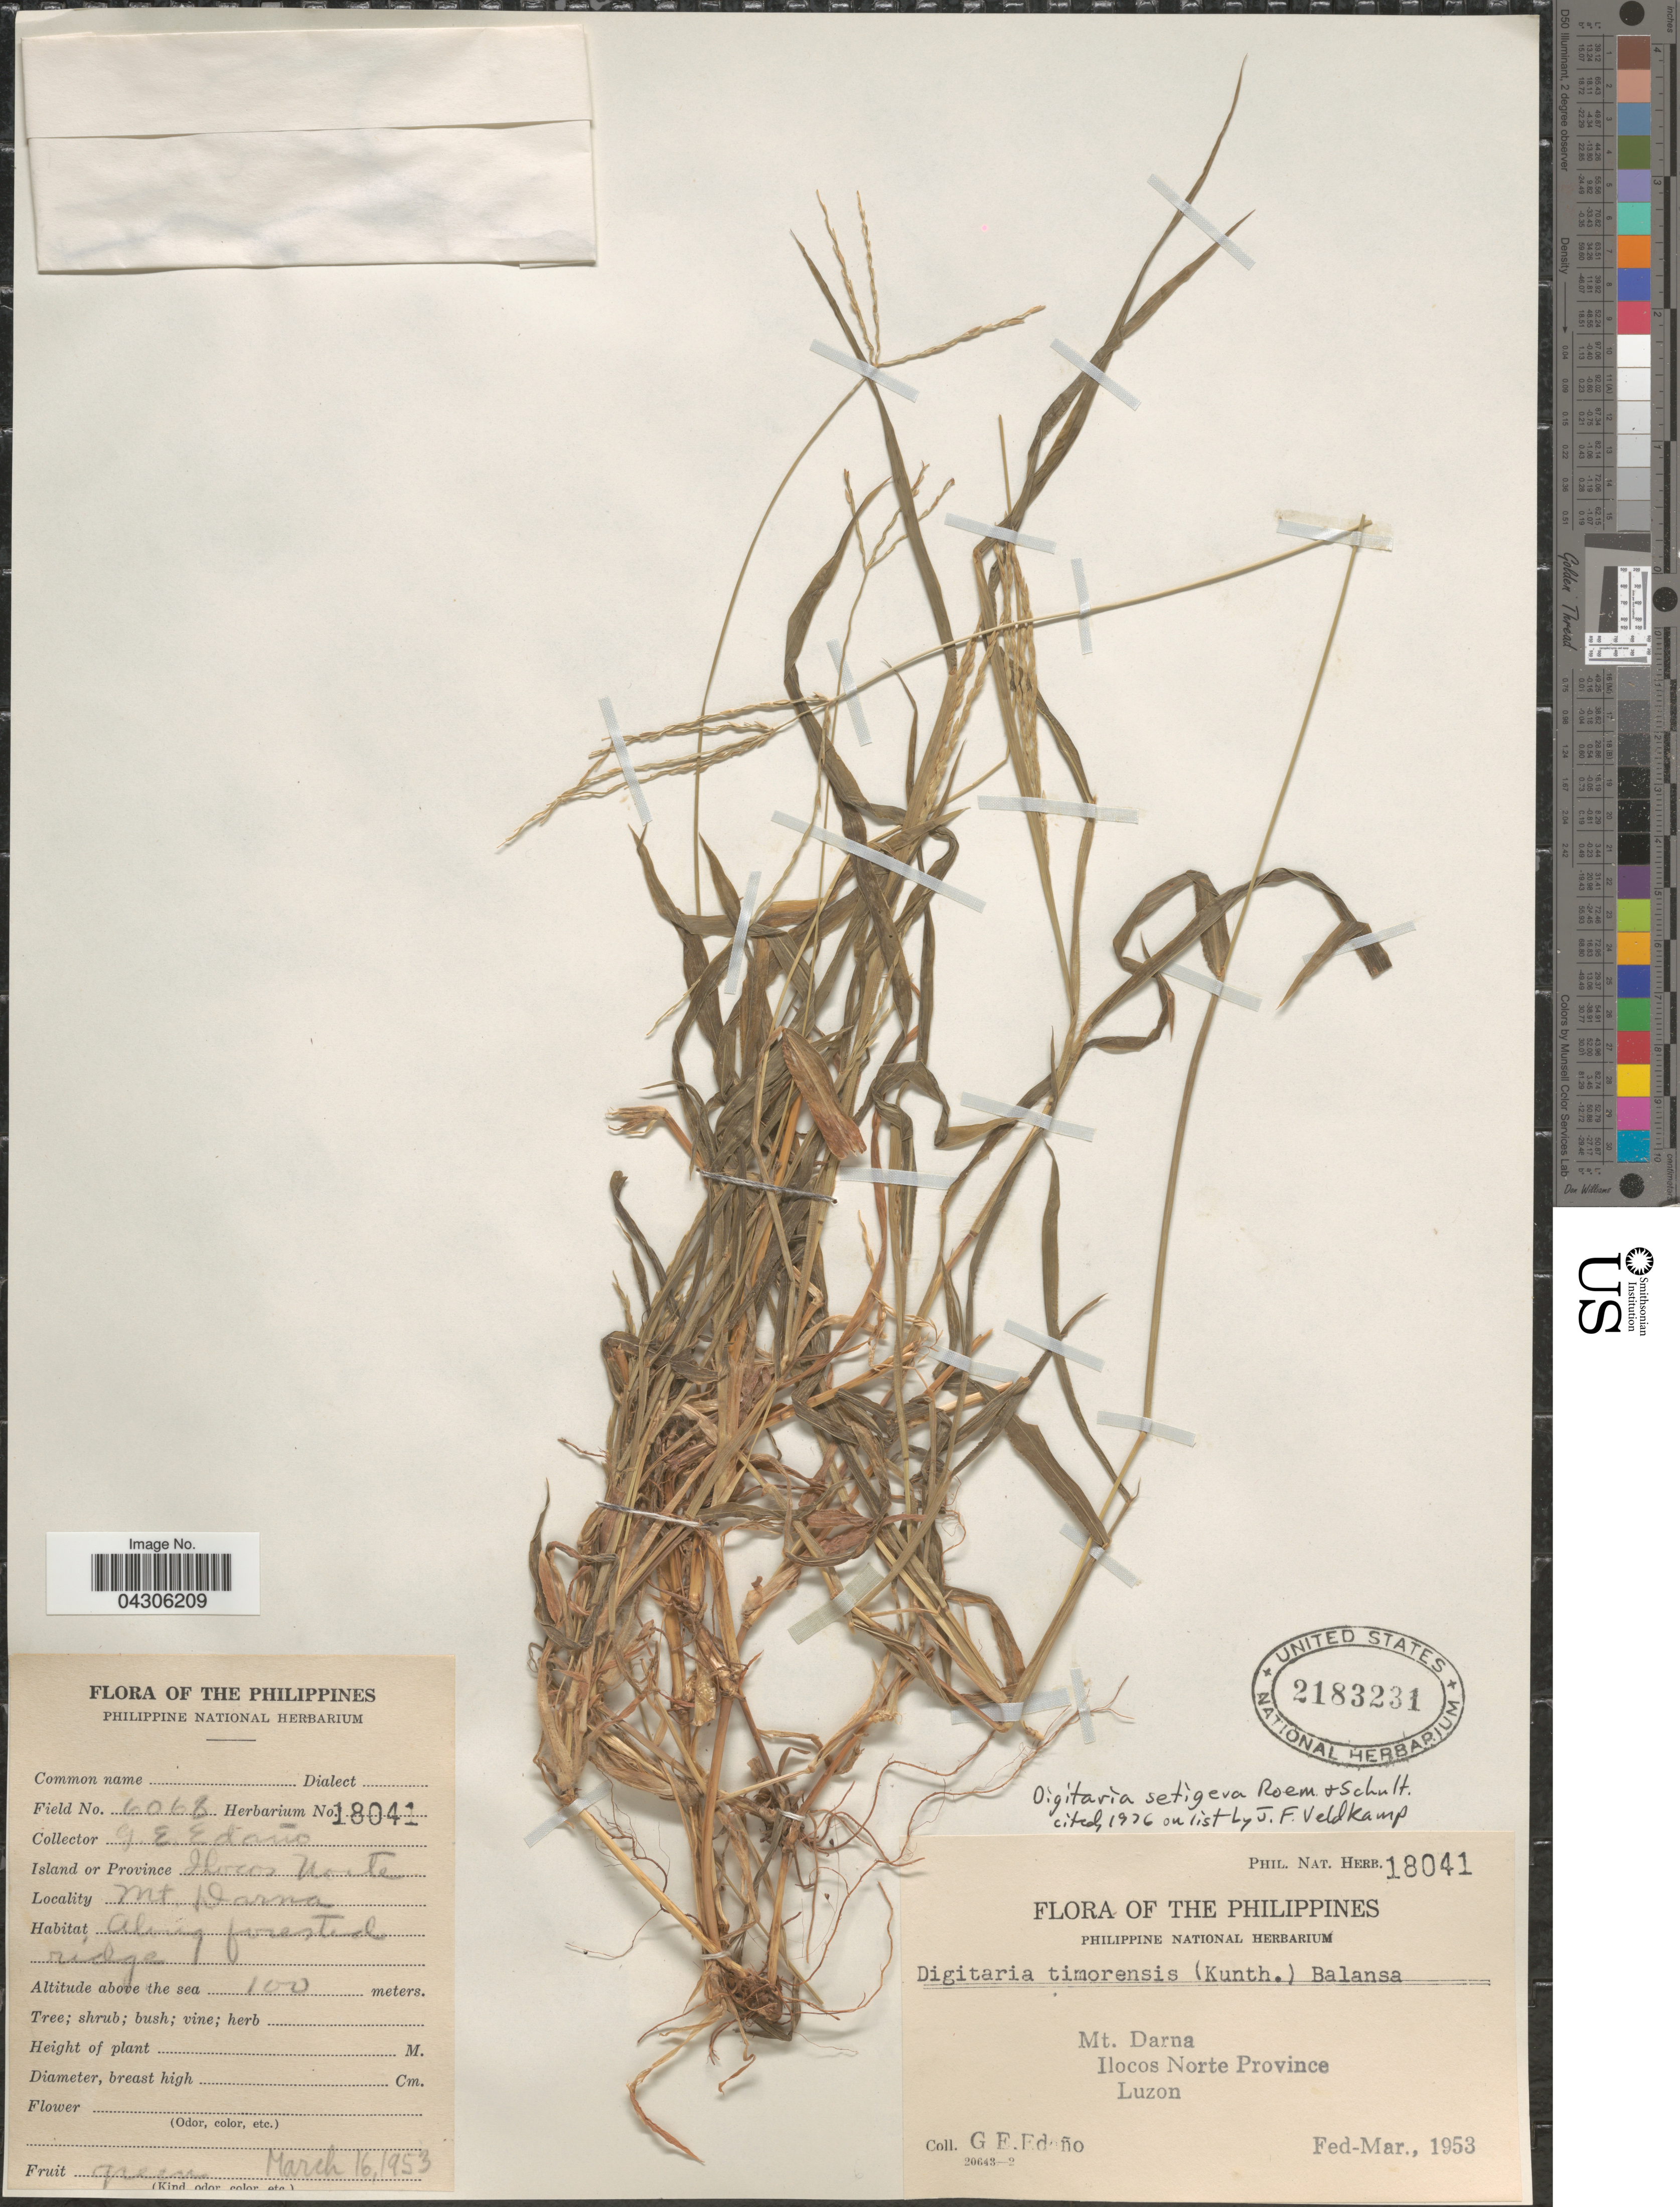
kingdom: Plantae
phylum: Tracheophyta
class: Liliopsida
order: Poales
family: Poaceae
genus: Digitaria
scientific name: Digitaria setigera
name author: Roth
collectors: G. E. Edaño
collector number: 6068/Phil. Nat. Herb. 18041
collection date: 1953-03-16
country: Philippines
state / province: Ilocos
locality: Mt. Darna. Ilocos Norte Province. Luzon.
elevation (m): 100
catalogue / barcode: US 2183231